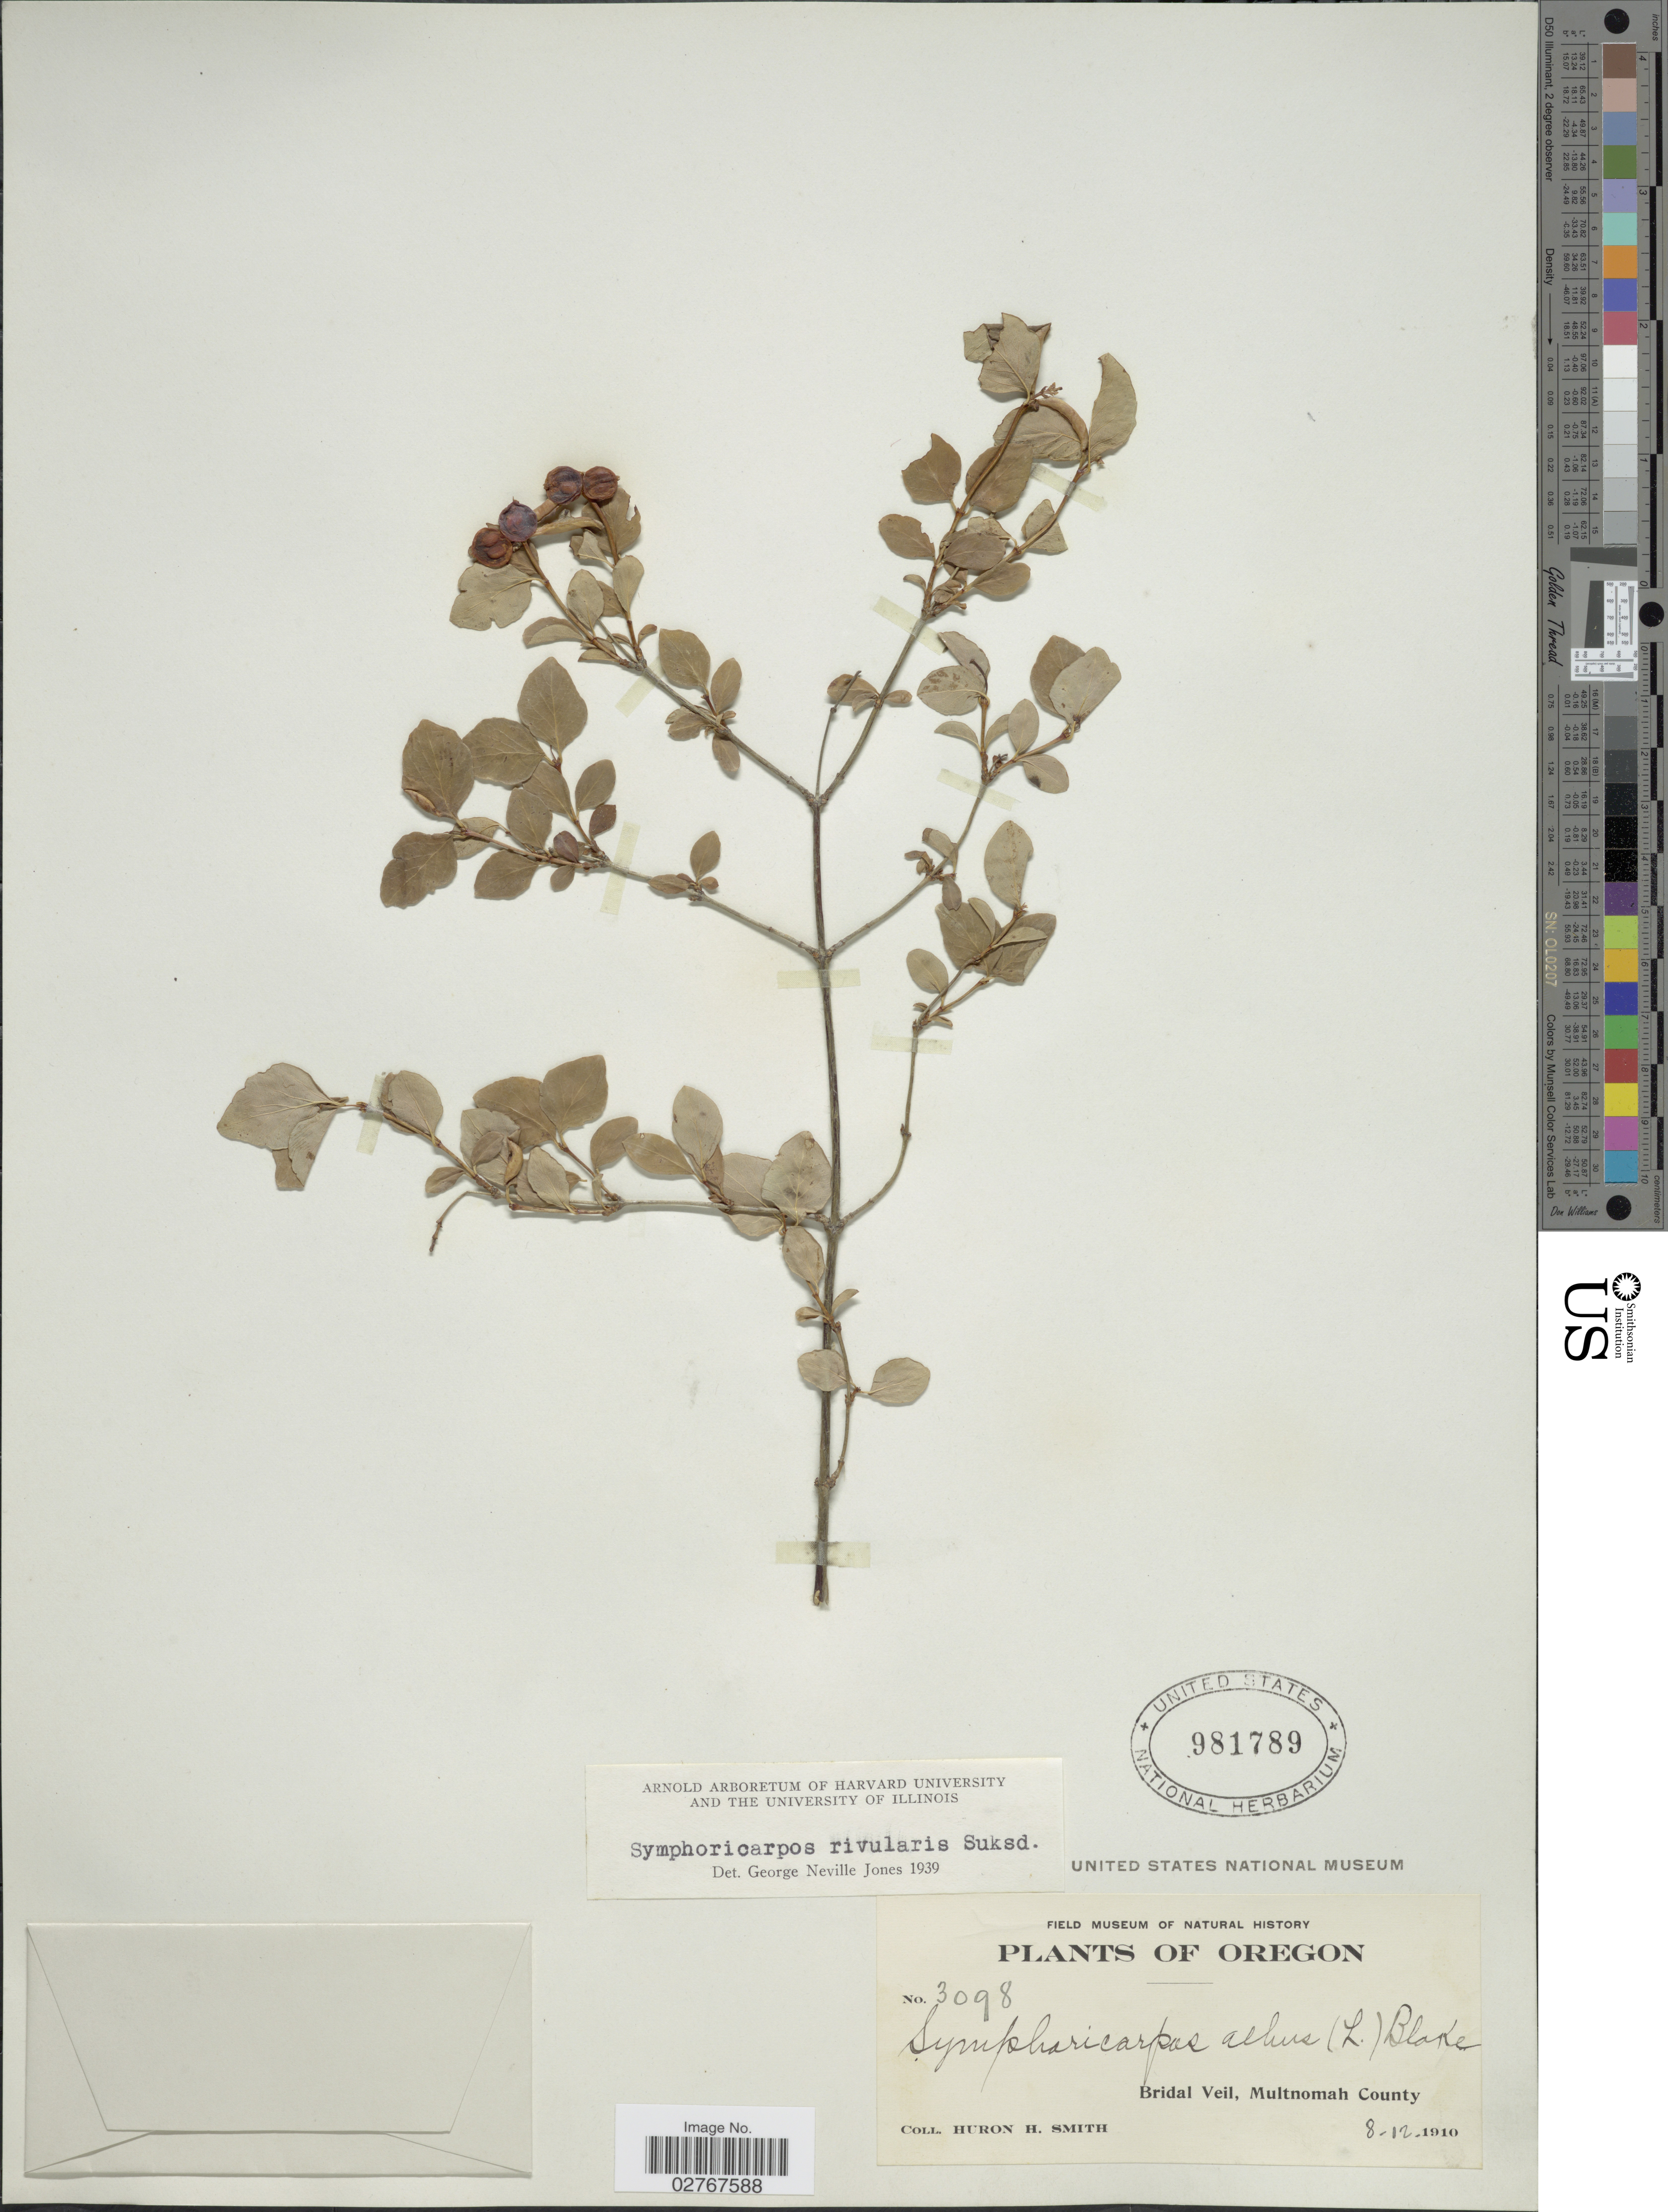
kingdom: Plantae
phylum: Tracheophyta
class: Magnoliopsida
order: Dipsacales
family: Caprifoliaceae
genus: Symphoricarpos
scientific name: Symphoricarpos rivularis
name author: Suksd.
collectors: Huron H. Smith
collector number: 3098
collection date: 1910-08-12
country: United States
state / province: Oregon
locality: Bridal Veil, Multnomah County.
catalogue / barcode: US 981789